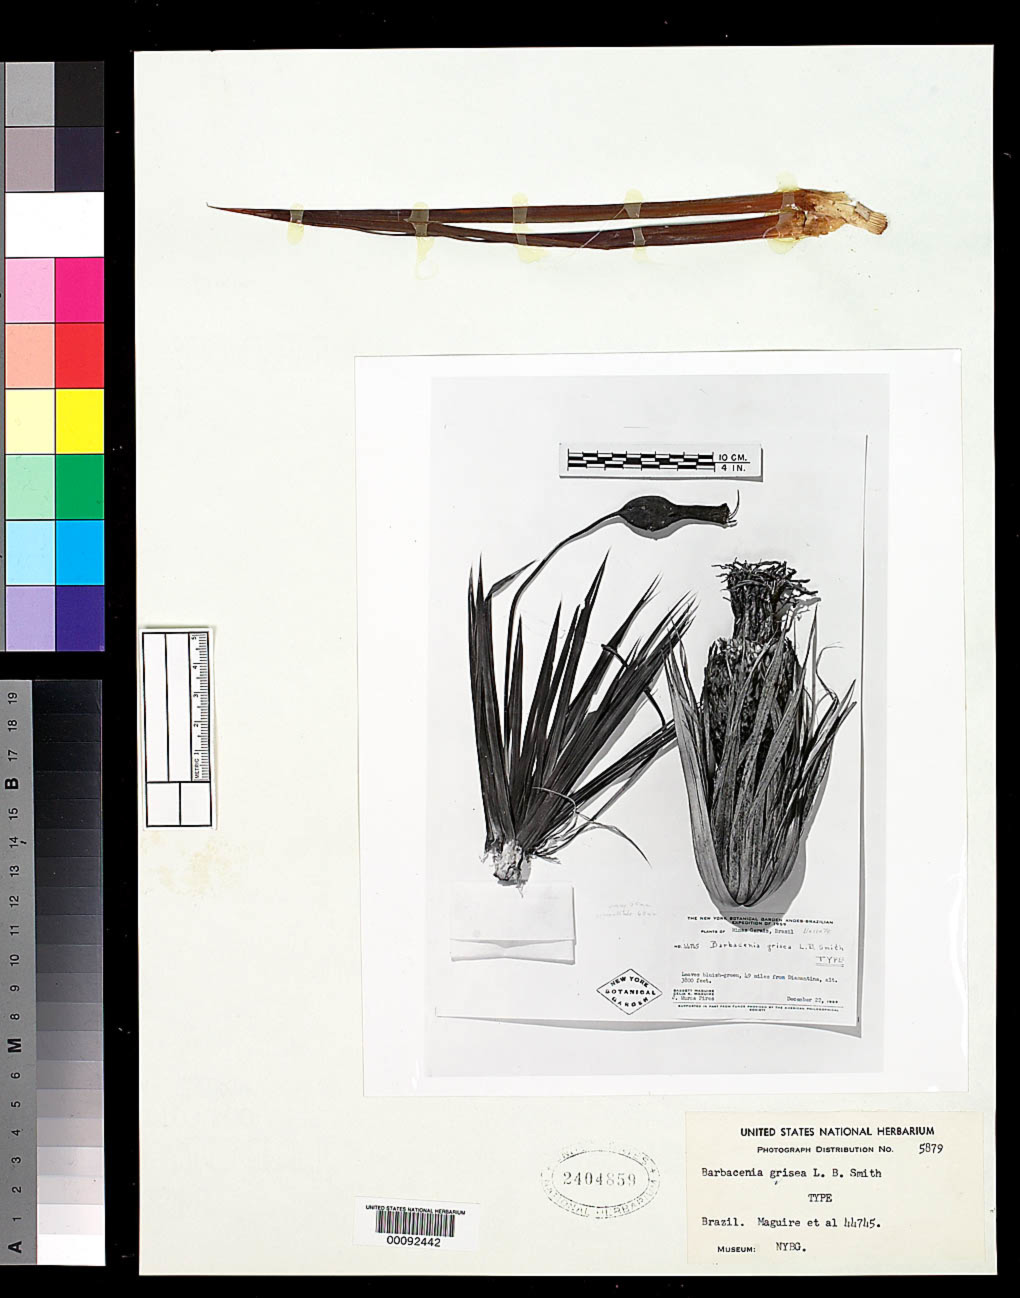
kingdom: Plantae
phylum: Tracheophyta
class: Liliopsida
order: Pandanales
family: Velloziaceae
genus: Barbacenia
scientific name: Barbacenia grisea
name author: L.B. Sm.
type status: Isotype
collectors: B. Maguire, C. K. Maguire & J. M. Pires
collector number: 44745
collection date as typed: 22 Dec 1959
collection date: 1959-12-22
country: Brazil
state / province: Minas Gerais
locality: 49 mi from Diamantina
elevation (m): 1158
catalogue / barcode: US 2404859